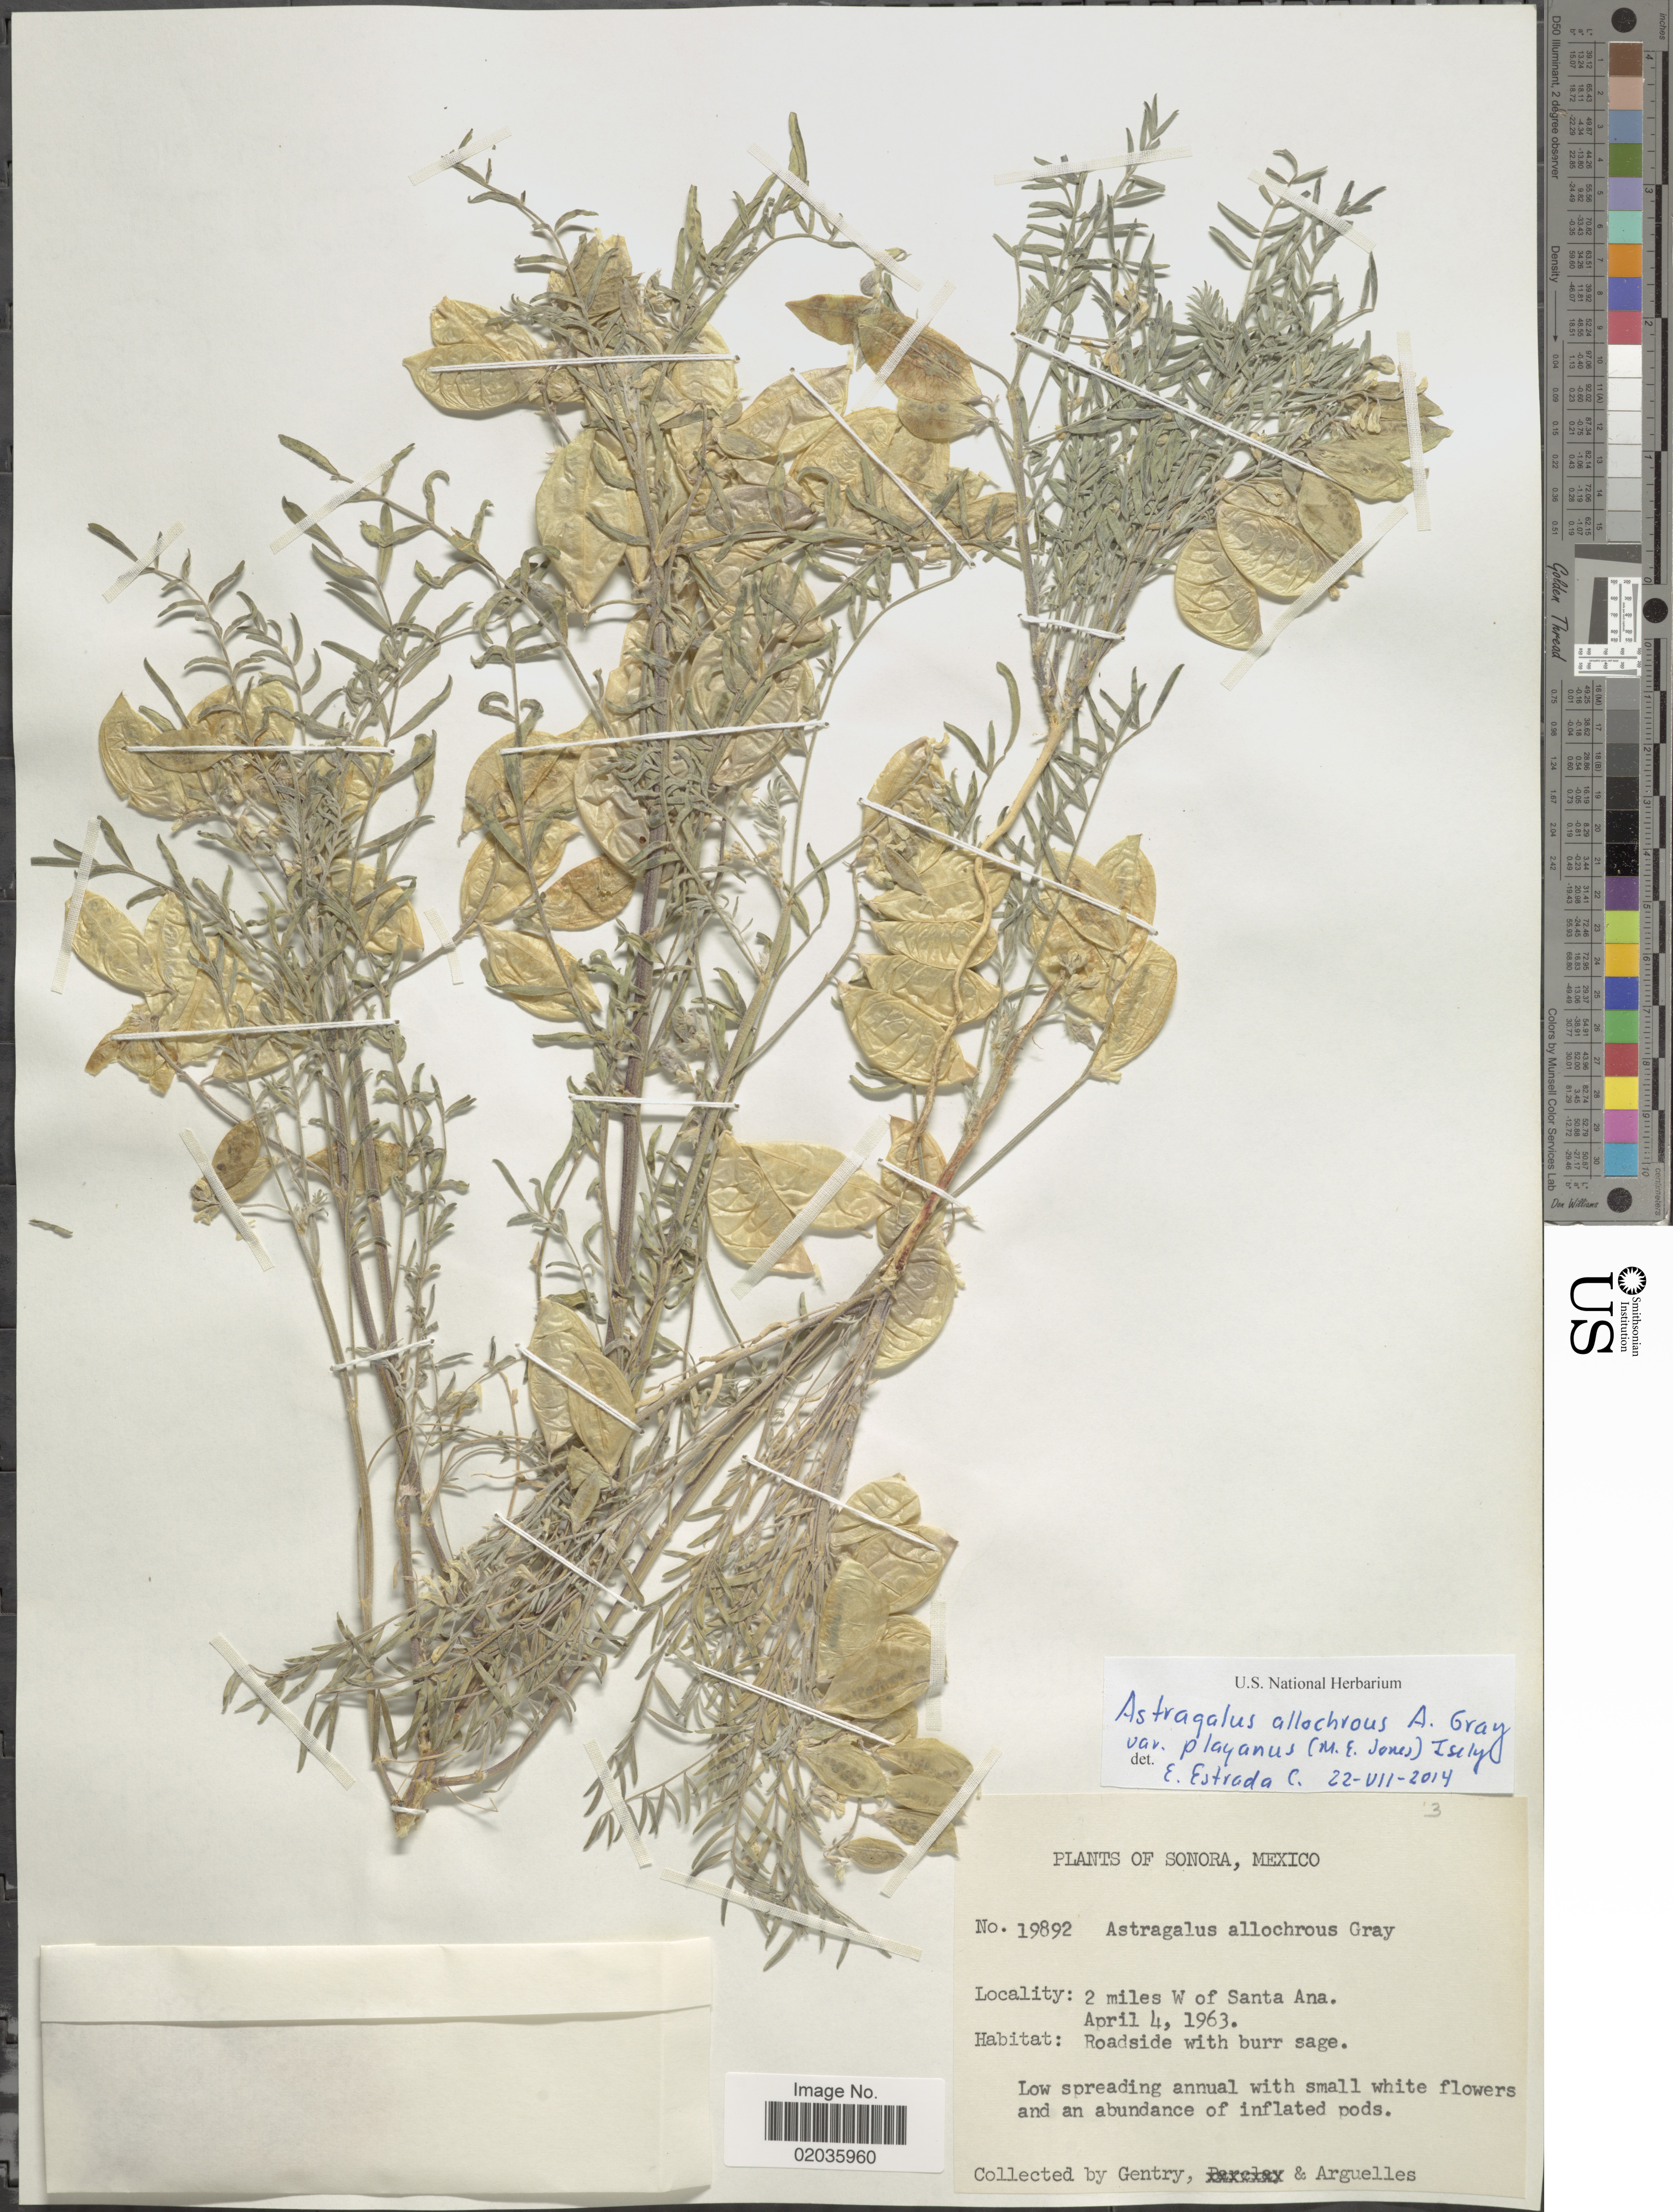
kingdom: Plantae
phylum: Tracheophyta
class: Magnoliopsida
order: Fabales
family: Fabaceae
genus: Astragalus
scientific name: Astragalus allochrous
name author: A. Gray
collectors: Gentry, -- & Arguelles, --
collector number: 19892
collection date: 1963-03-04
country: Mexico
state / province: Sonora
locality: Sonora, Mexico. 2 miles W of Santa Ana.